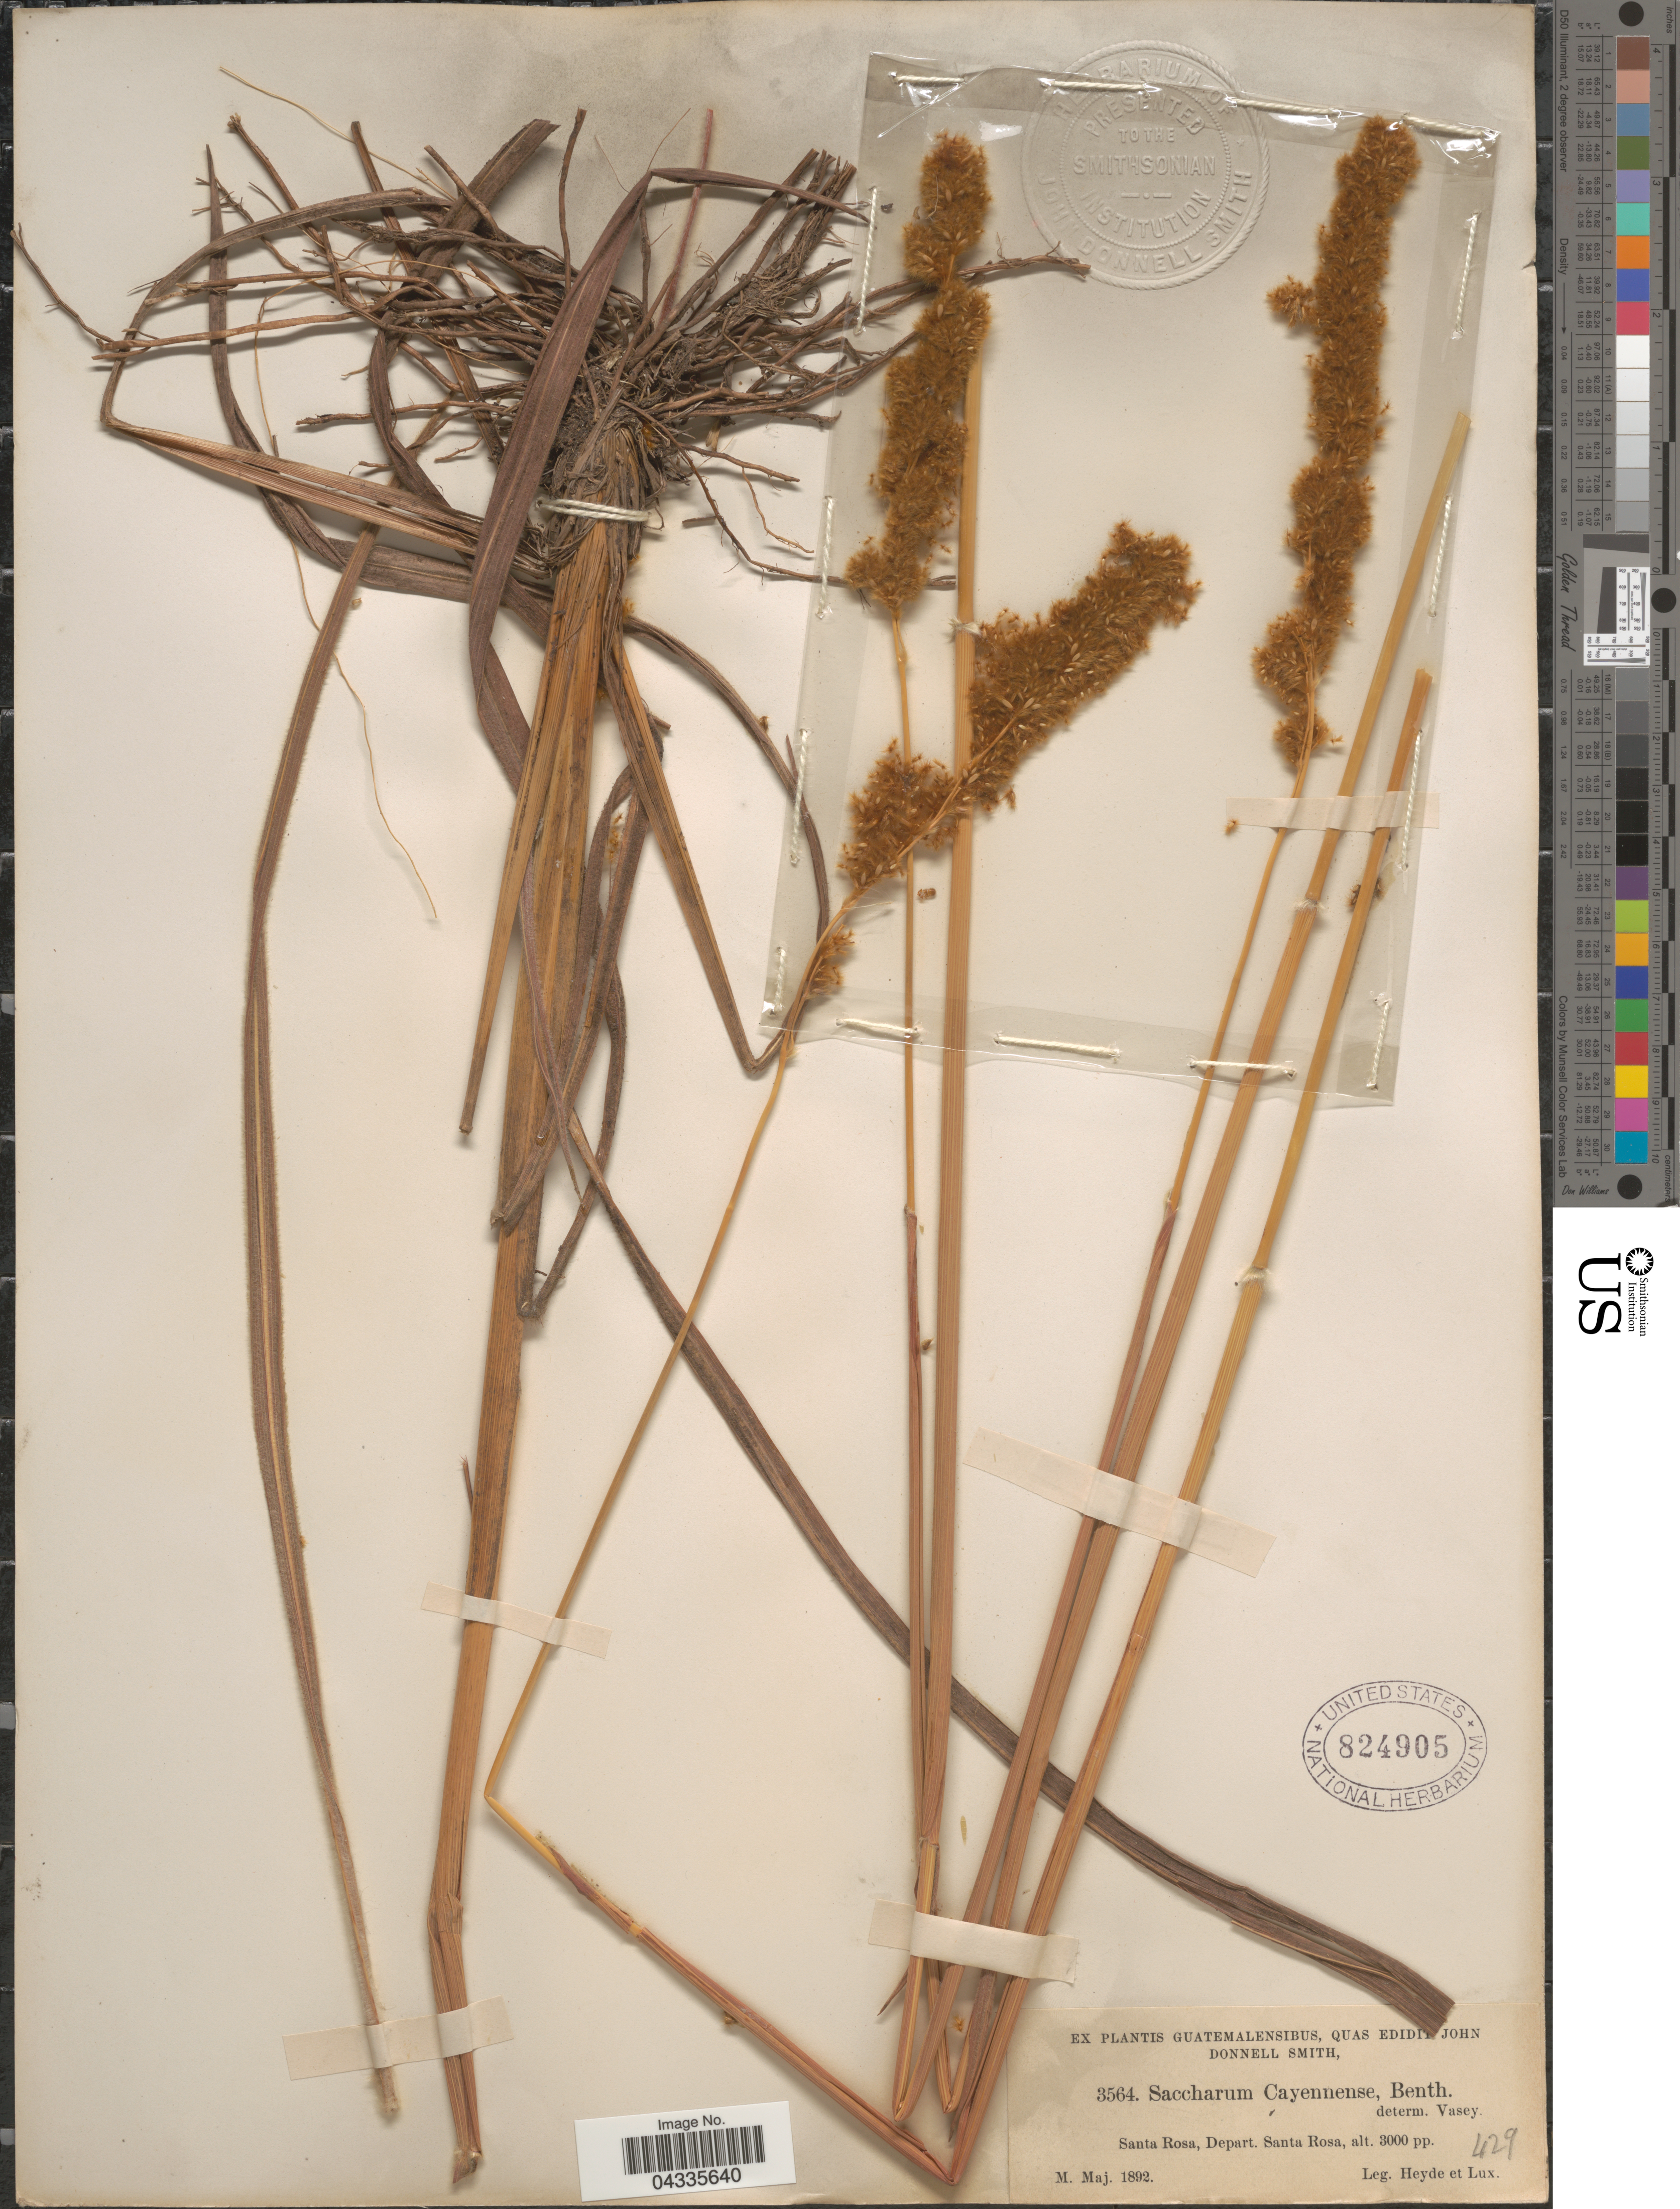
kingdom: Plantae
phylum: Tracheophyta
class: Liliopsida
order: Poales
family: Poaceae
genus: Eriochrysis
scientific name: Eriochrysis cayennensis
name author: P. Beauv.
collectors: Heyde & Lux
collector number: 3564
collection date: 1892-05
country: Guatemala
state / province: Santa Rosa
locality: Santa Rosa, Depart. Santa Rosa.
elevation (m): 914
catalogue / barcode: US 824905